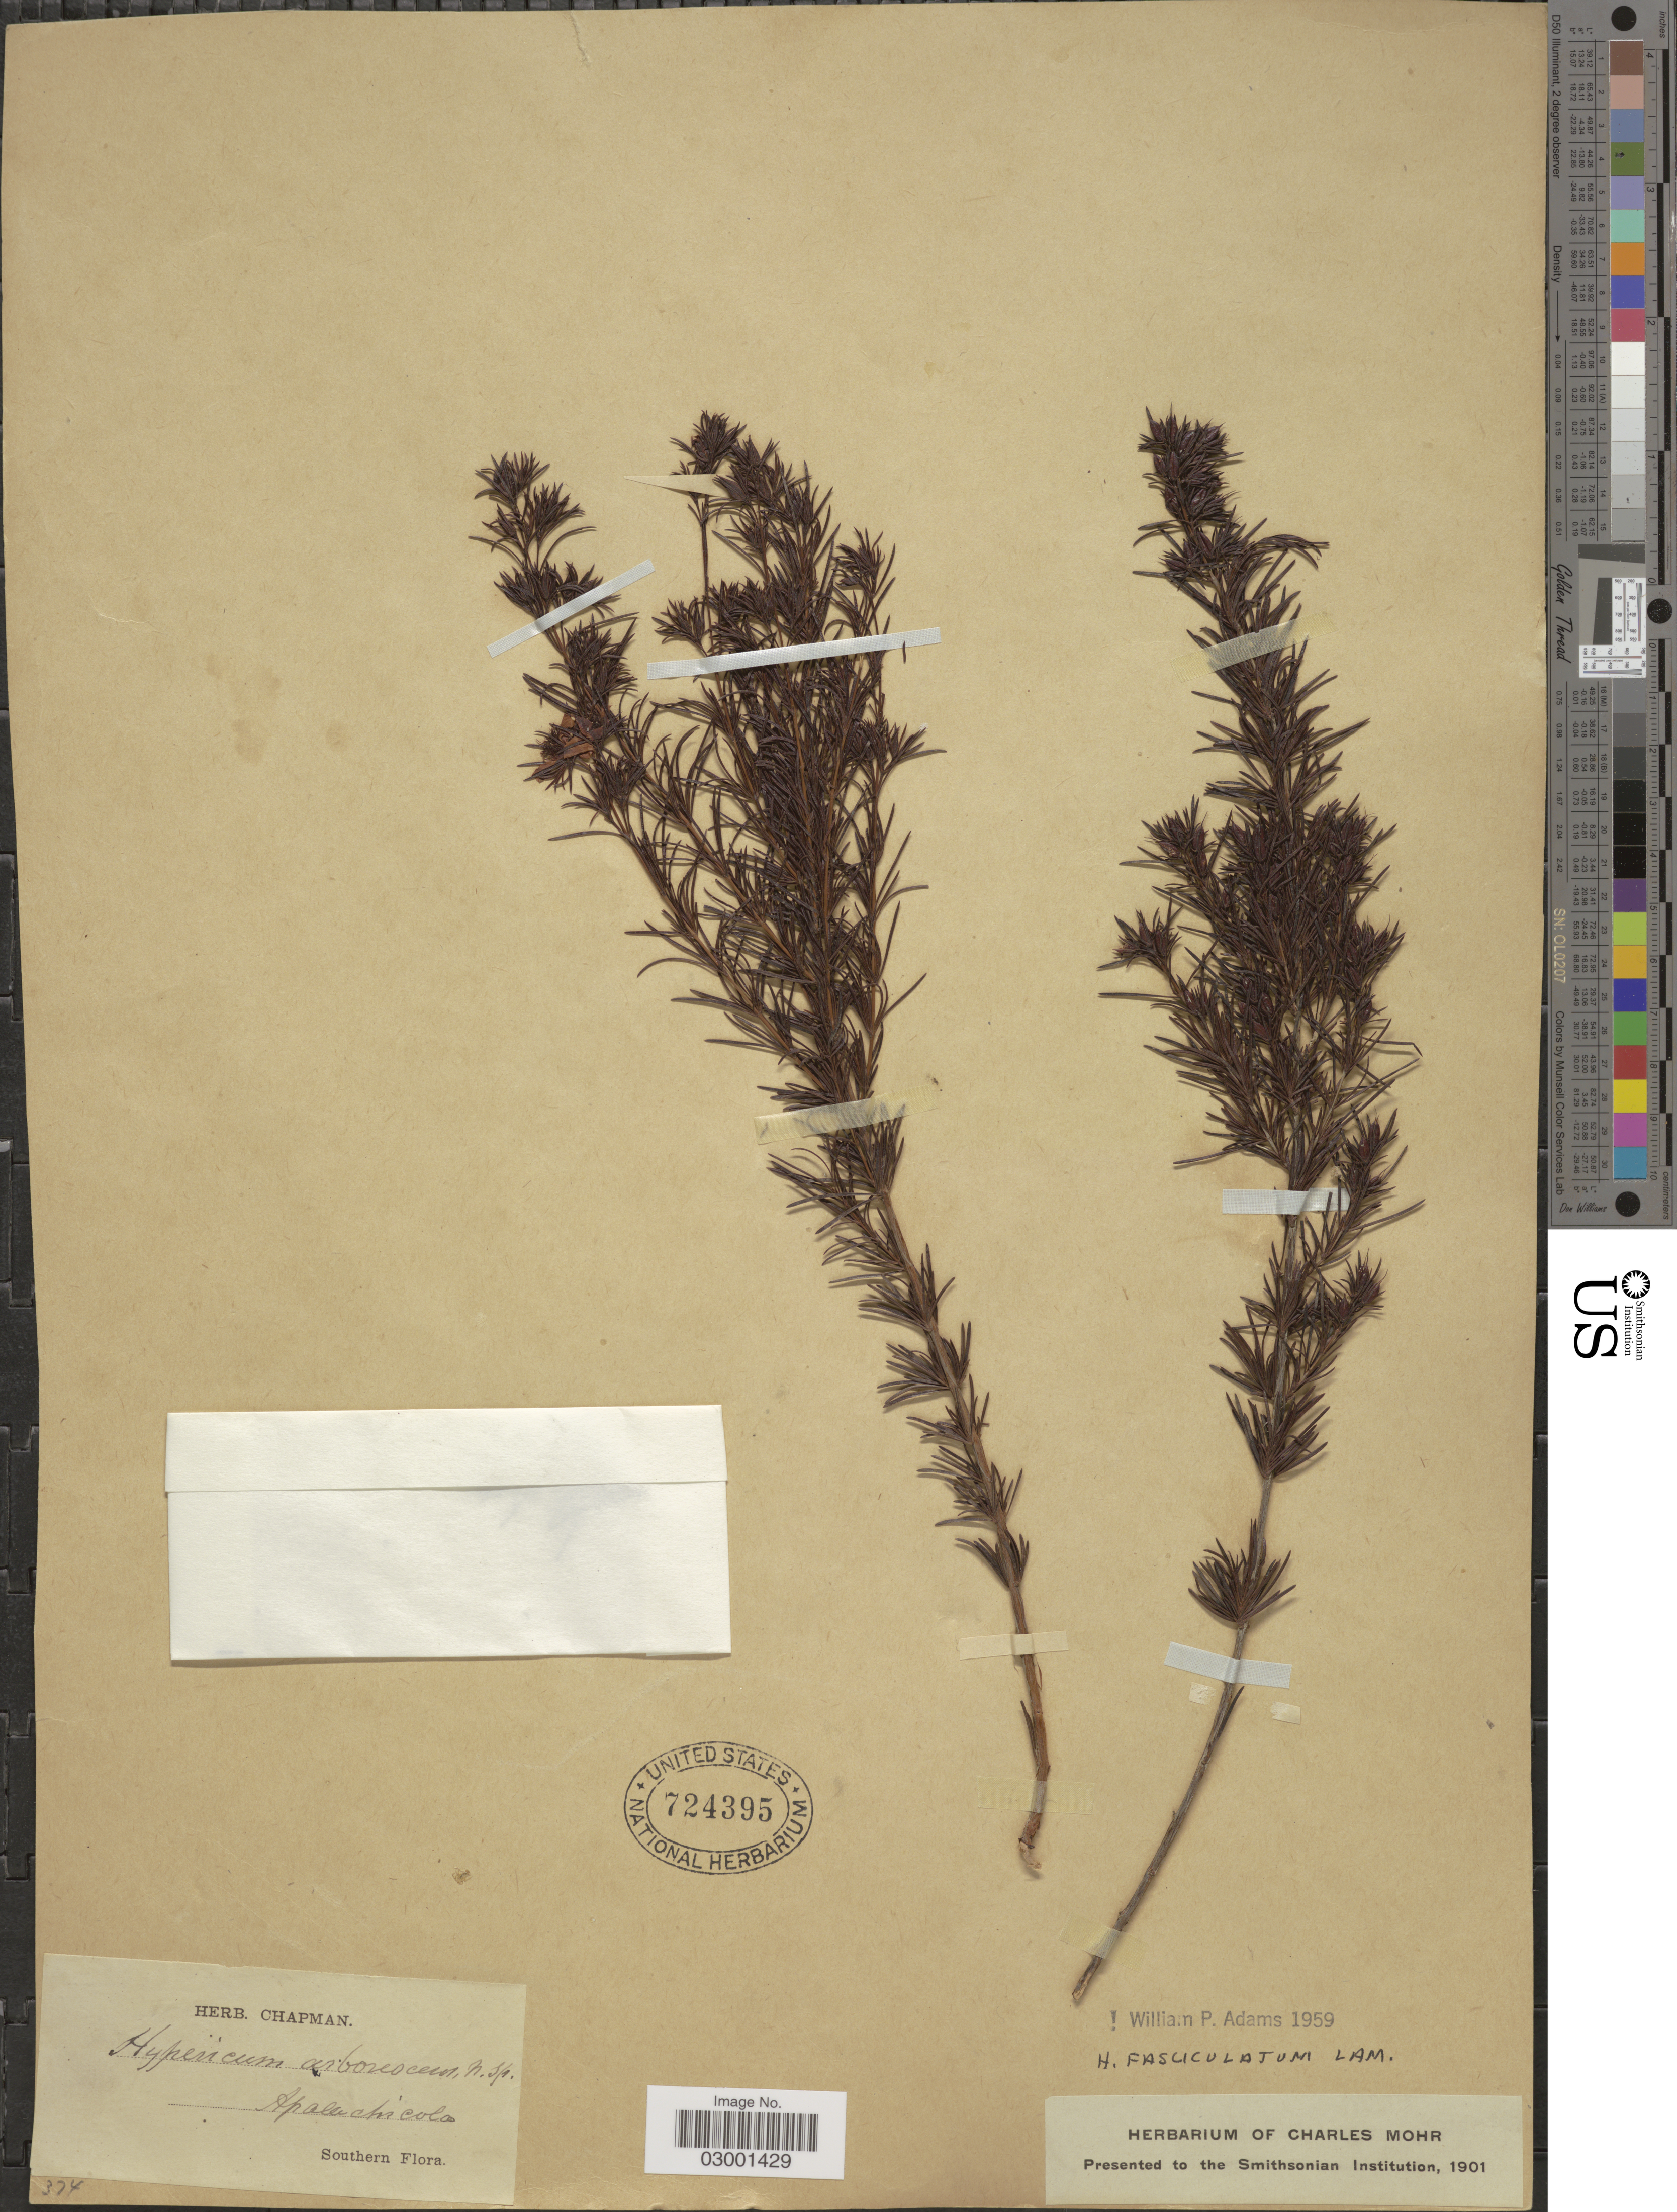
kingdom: Plantae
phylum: Tracheophyta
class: Magnoliopsida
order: Malpighiales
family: Hypericaceae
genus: Hypericum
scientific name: Hypericum galioides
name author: Lam.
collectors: ex herb. Chapman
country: United States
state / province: Florida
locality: Apalachicola, Southern.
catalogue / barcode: US 724395